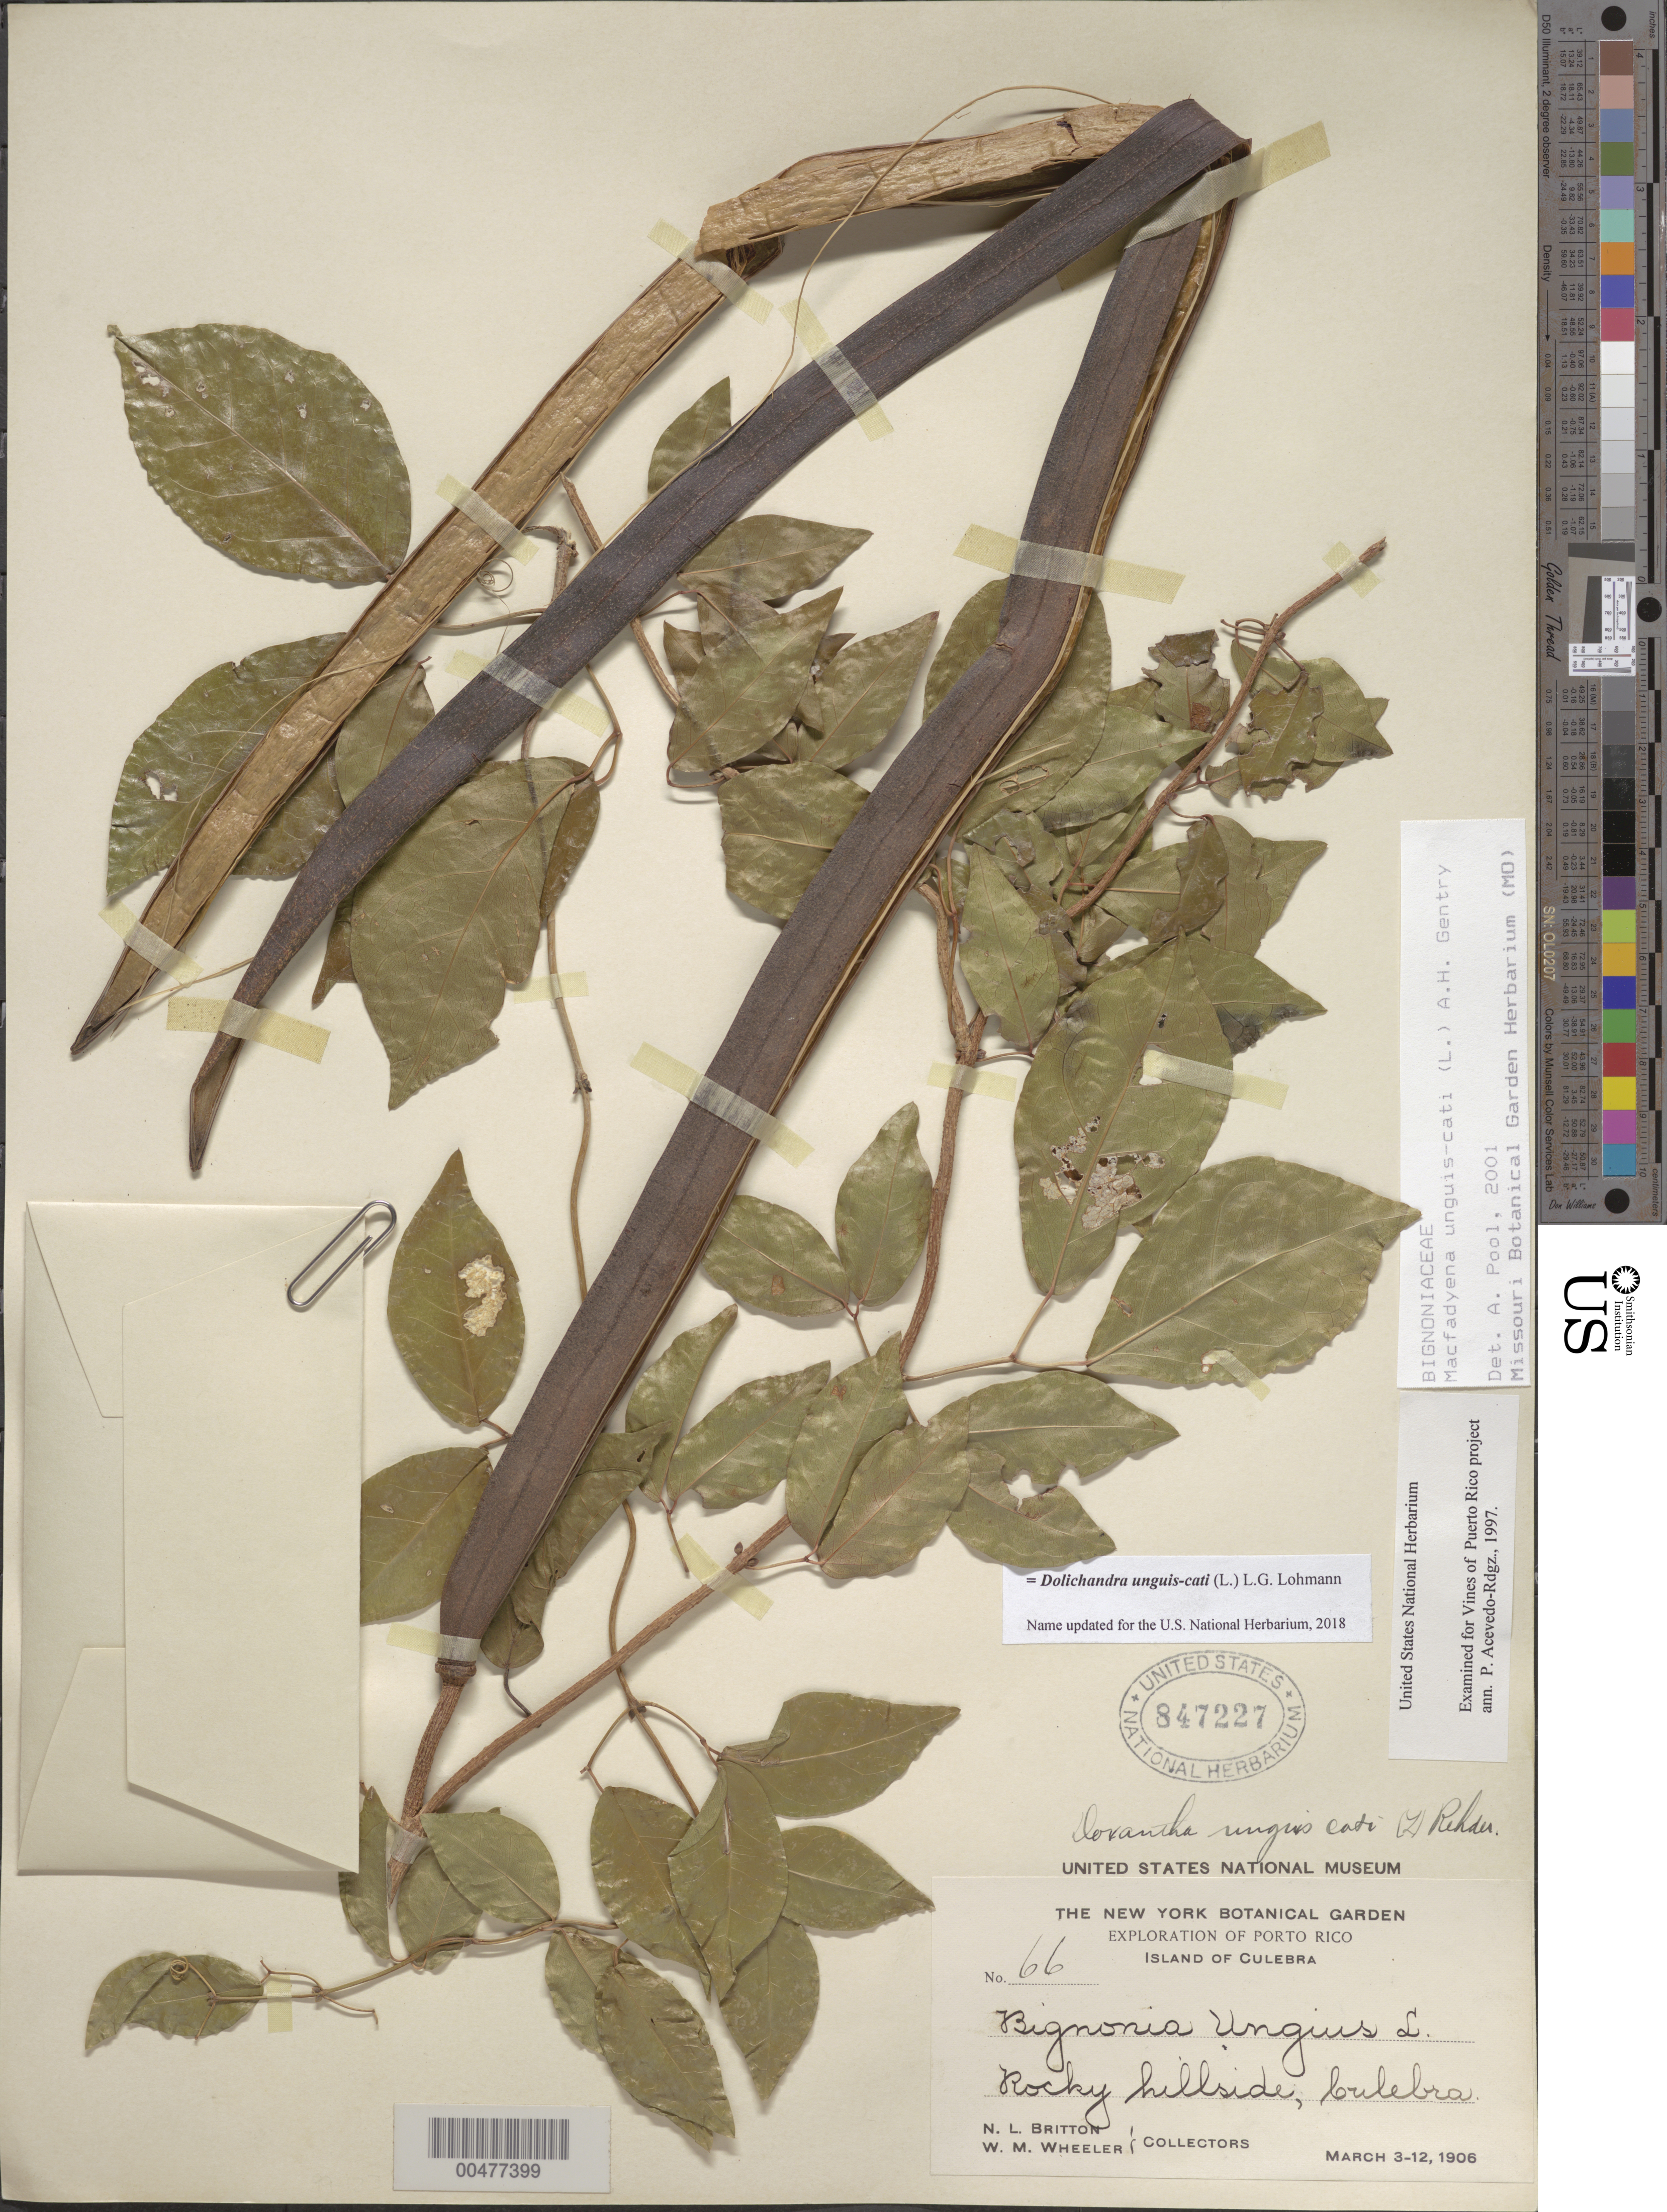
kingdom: Plantae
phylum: Tracheophyta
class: Magnoliopsida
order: Lamiales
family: Bignoniaceae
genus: Dolichandra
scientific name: Dolichandra unguis-cati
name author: (L.) L.G. Lohmann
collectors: N. Britton & W. Wheeler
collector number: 66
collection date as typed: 03 Mar 1906 to 12 Mar 1906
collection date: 1906-03-03/1906-03-12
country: Puerto Rico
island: Greater Antilles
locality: Culebra Island. Rocky hillside.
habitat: Rocky hillside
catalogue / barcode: US 847227